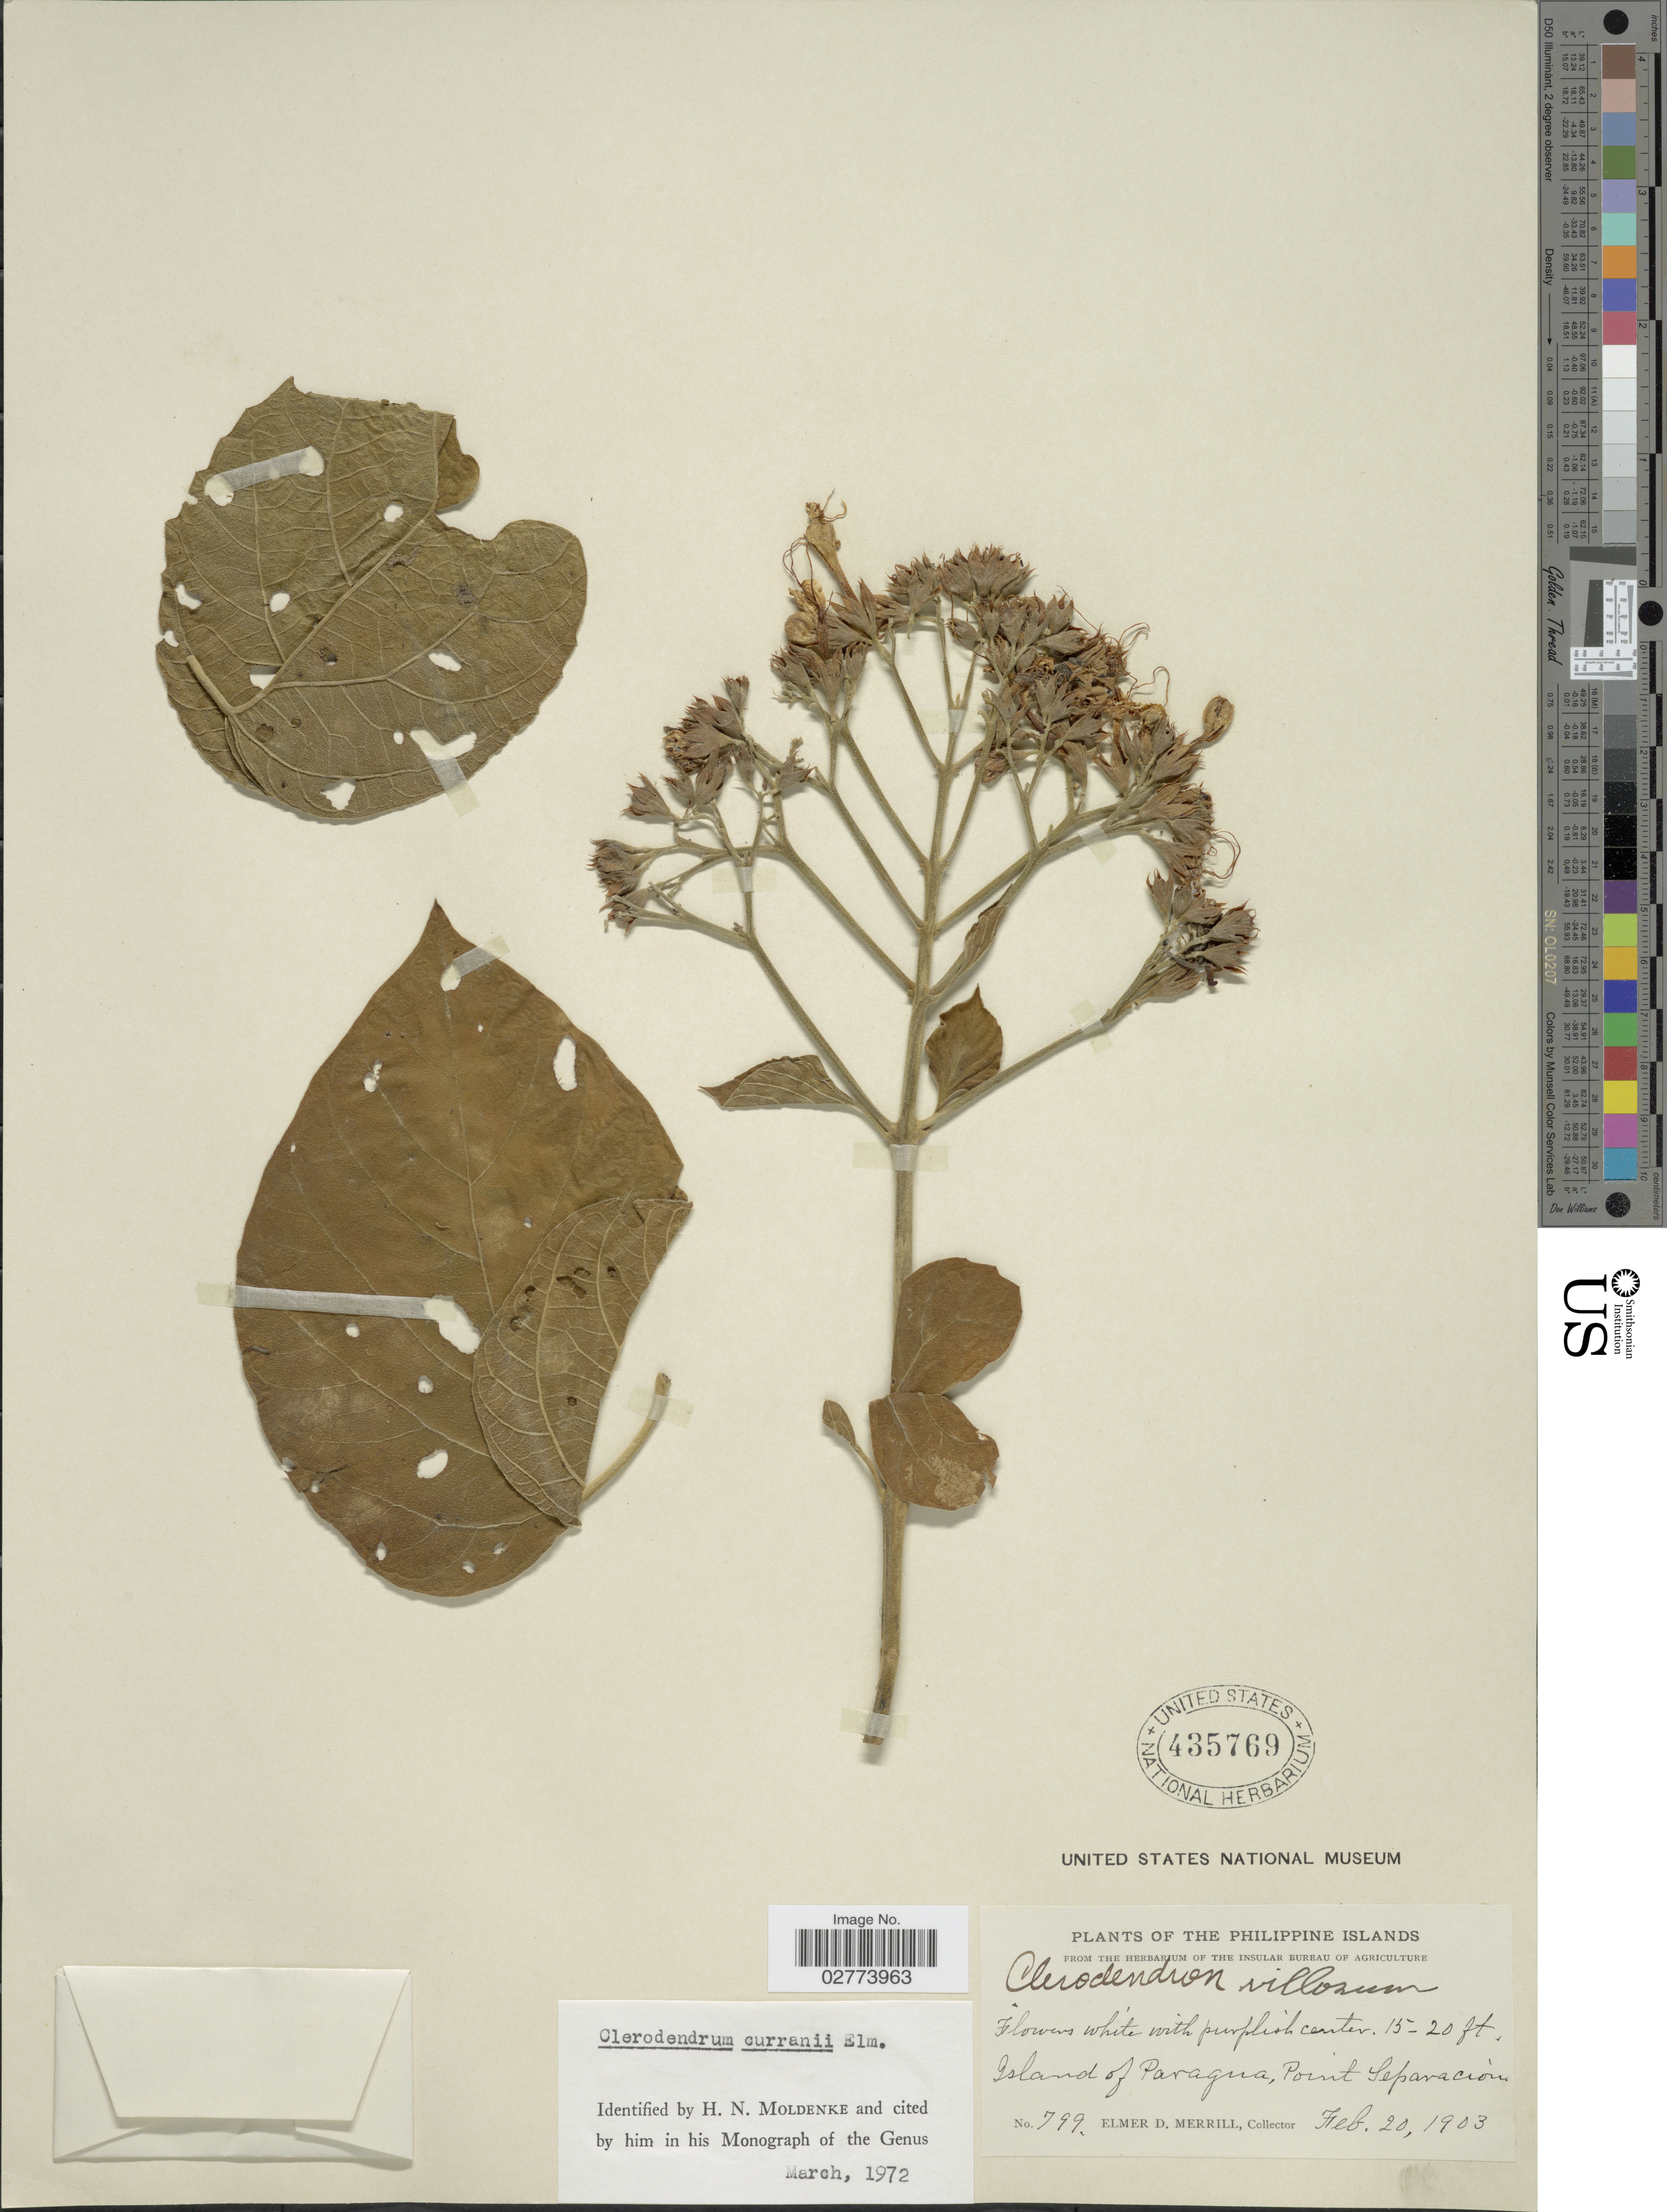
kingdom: Plantae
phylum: Tracheophyta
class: Magnoliopsida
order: Lamiales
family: Lamiaceae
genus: Clerodendrum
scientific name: Clerodendrum curranii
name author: Elmer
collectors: E. D. Merrill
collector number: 799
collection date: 1903-02-20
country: Philippines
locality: Philippine Islands. Island of Paragua, Point Separacion.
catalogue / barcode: US 435769